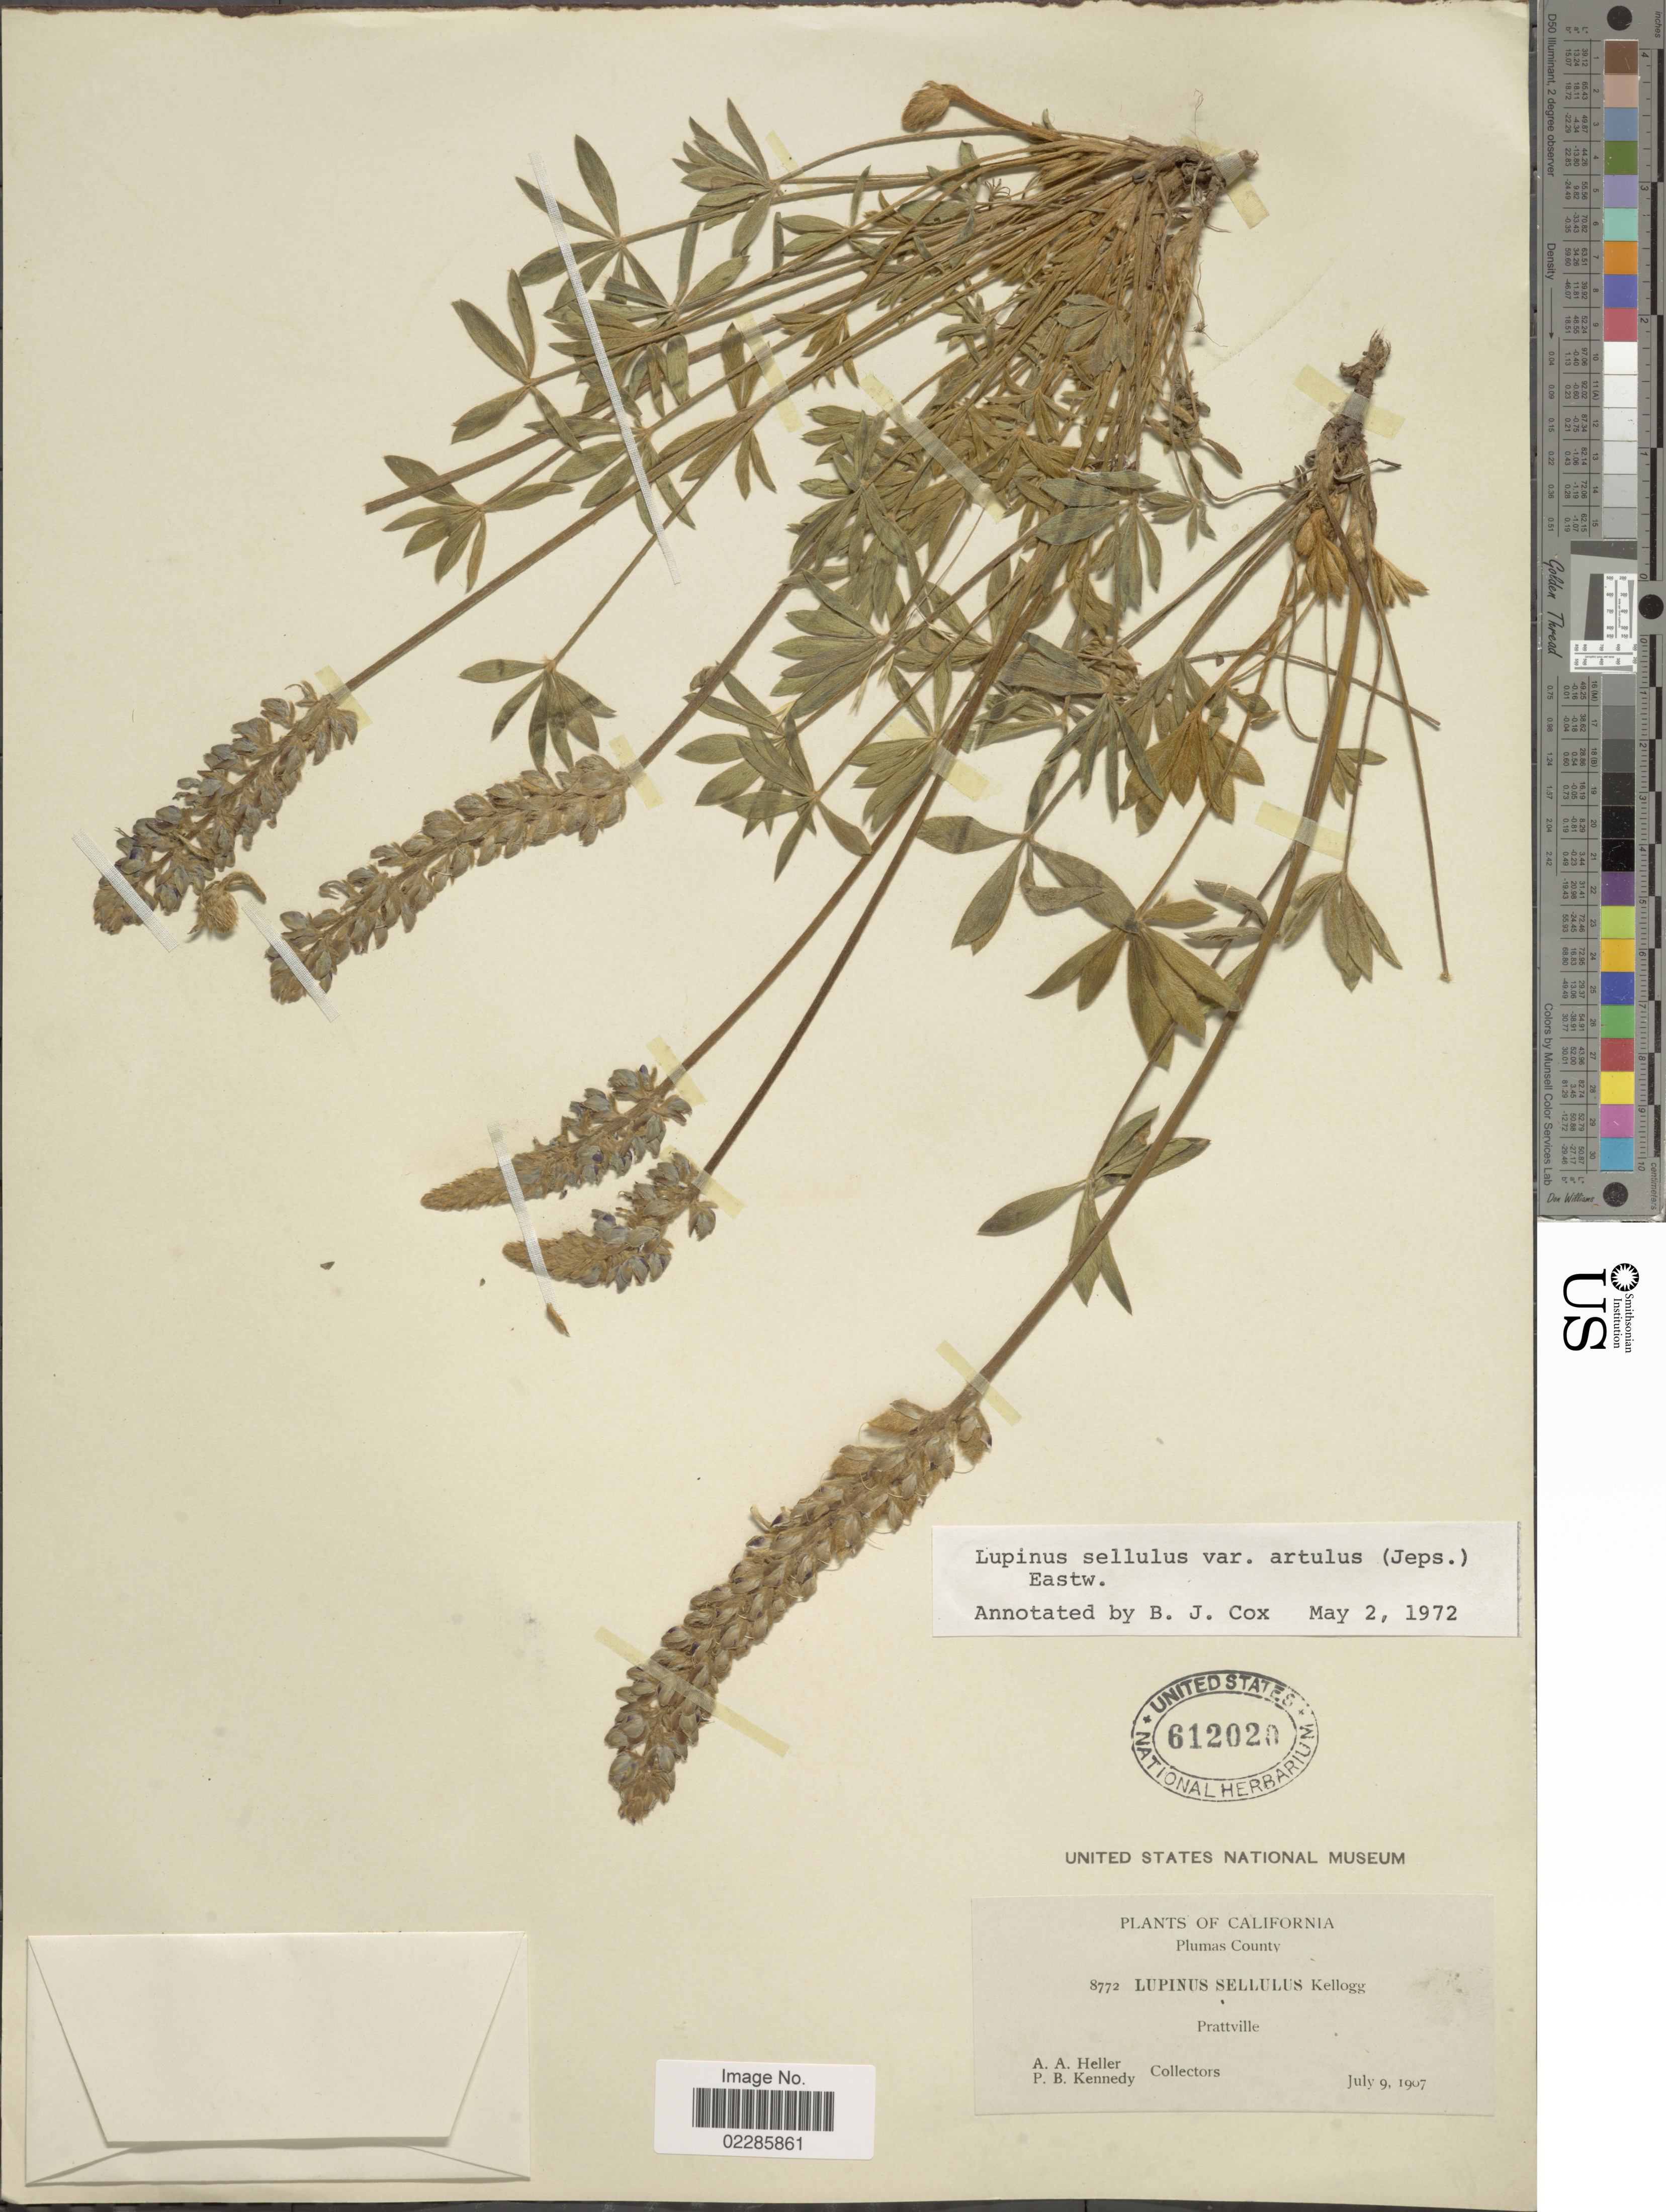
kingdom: Plantae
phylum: Tracheophyta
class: Magnoliopsida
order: Fabales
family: Fabaceae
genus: Lupinus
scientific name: Lupinus sellulus var. artulus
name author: (Jeps.) Eastw.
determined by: Cox, B. J.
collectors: A. A. Heller & P. B. Kennedy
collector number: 8772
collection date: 1907-07-09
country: United States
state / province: California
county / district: Plumas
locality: Plumas County, Prattville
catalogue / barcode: US 612020